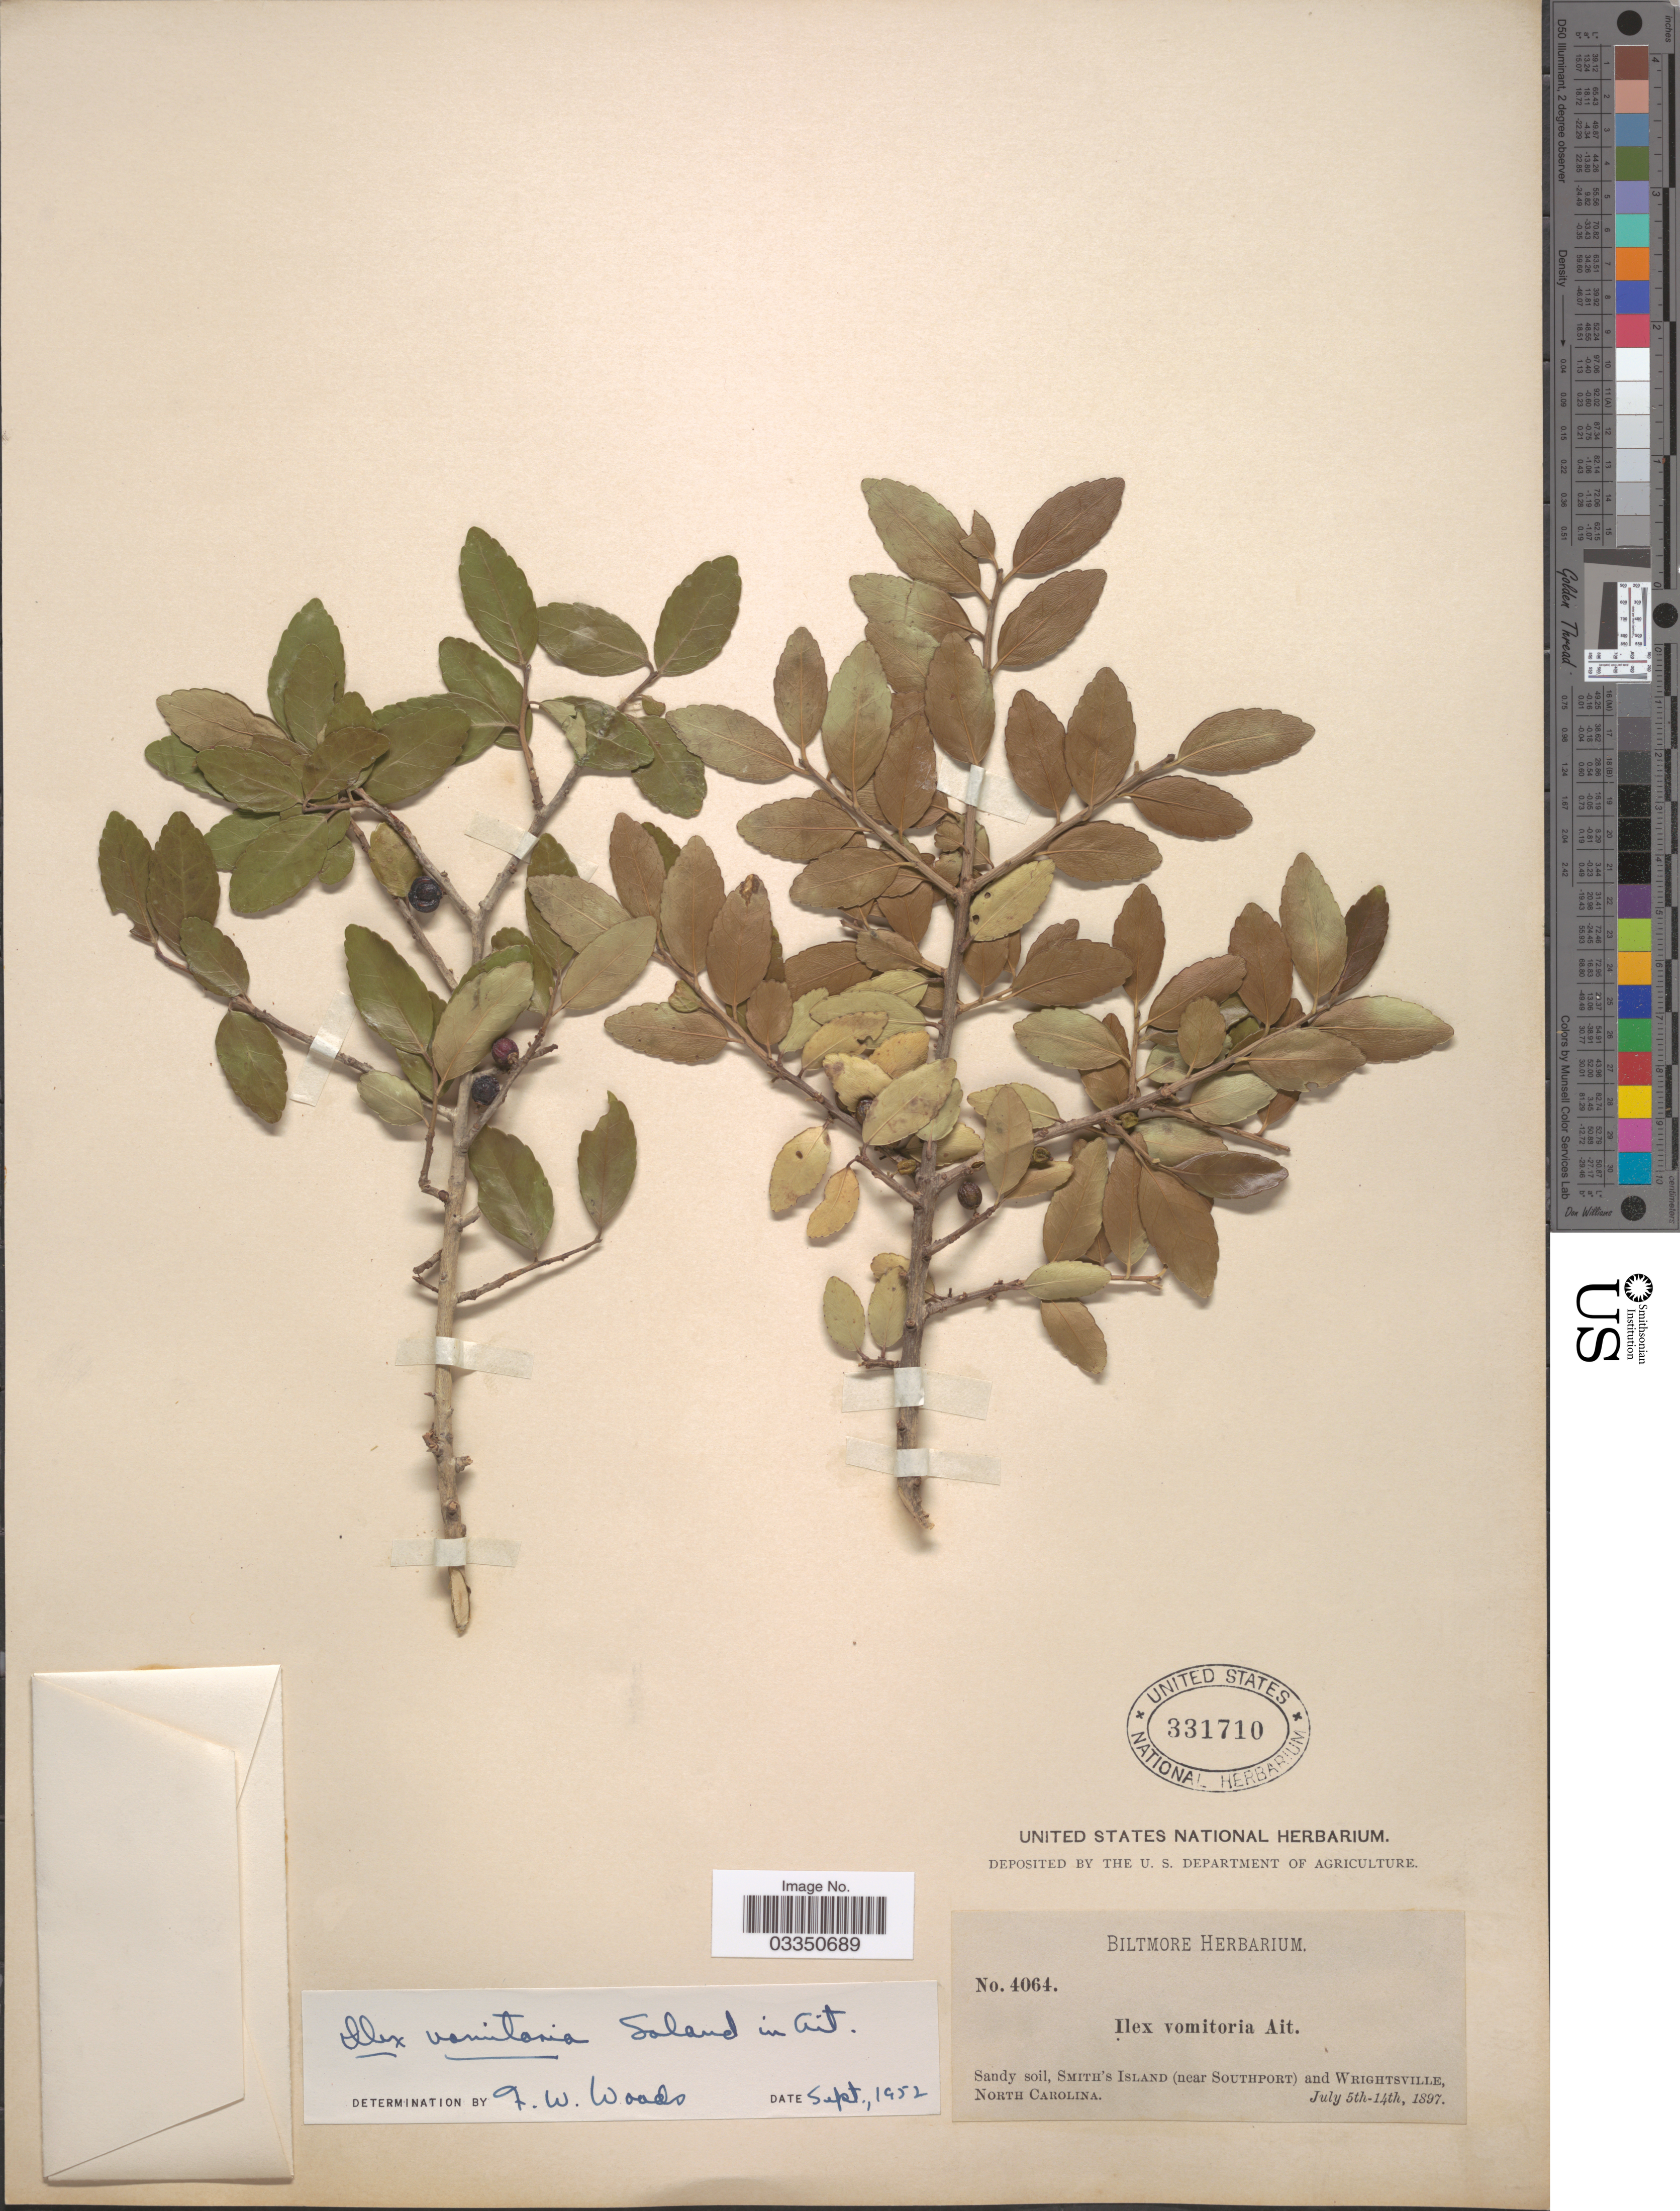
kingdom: Plantae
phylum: Tracheophyta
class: Magnoliopsida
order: Aquifoliales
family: Aquifoliaceae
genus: Ilex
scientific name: Ilex vomitoria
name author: Aiton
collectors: ex herb. Biltmore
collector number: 4064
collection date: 1897-07-05/1897-07-14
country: United States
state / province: North Carolina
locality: Smith's Island (near Southport) and Wrightsville.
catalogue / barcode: US 331710